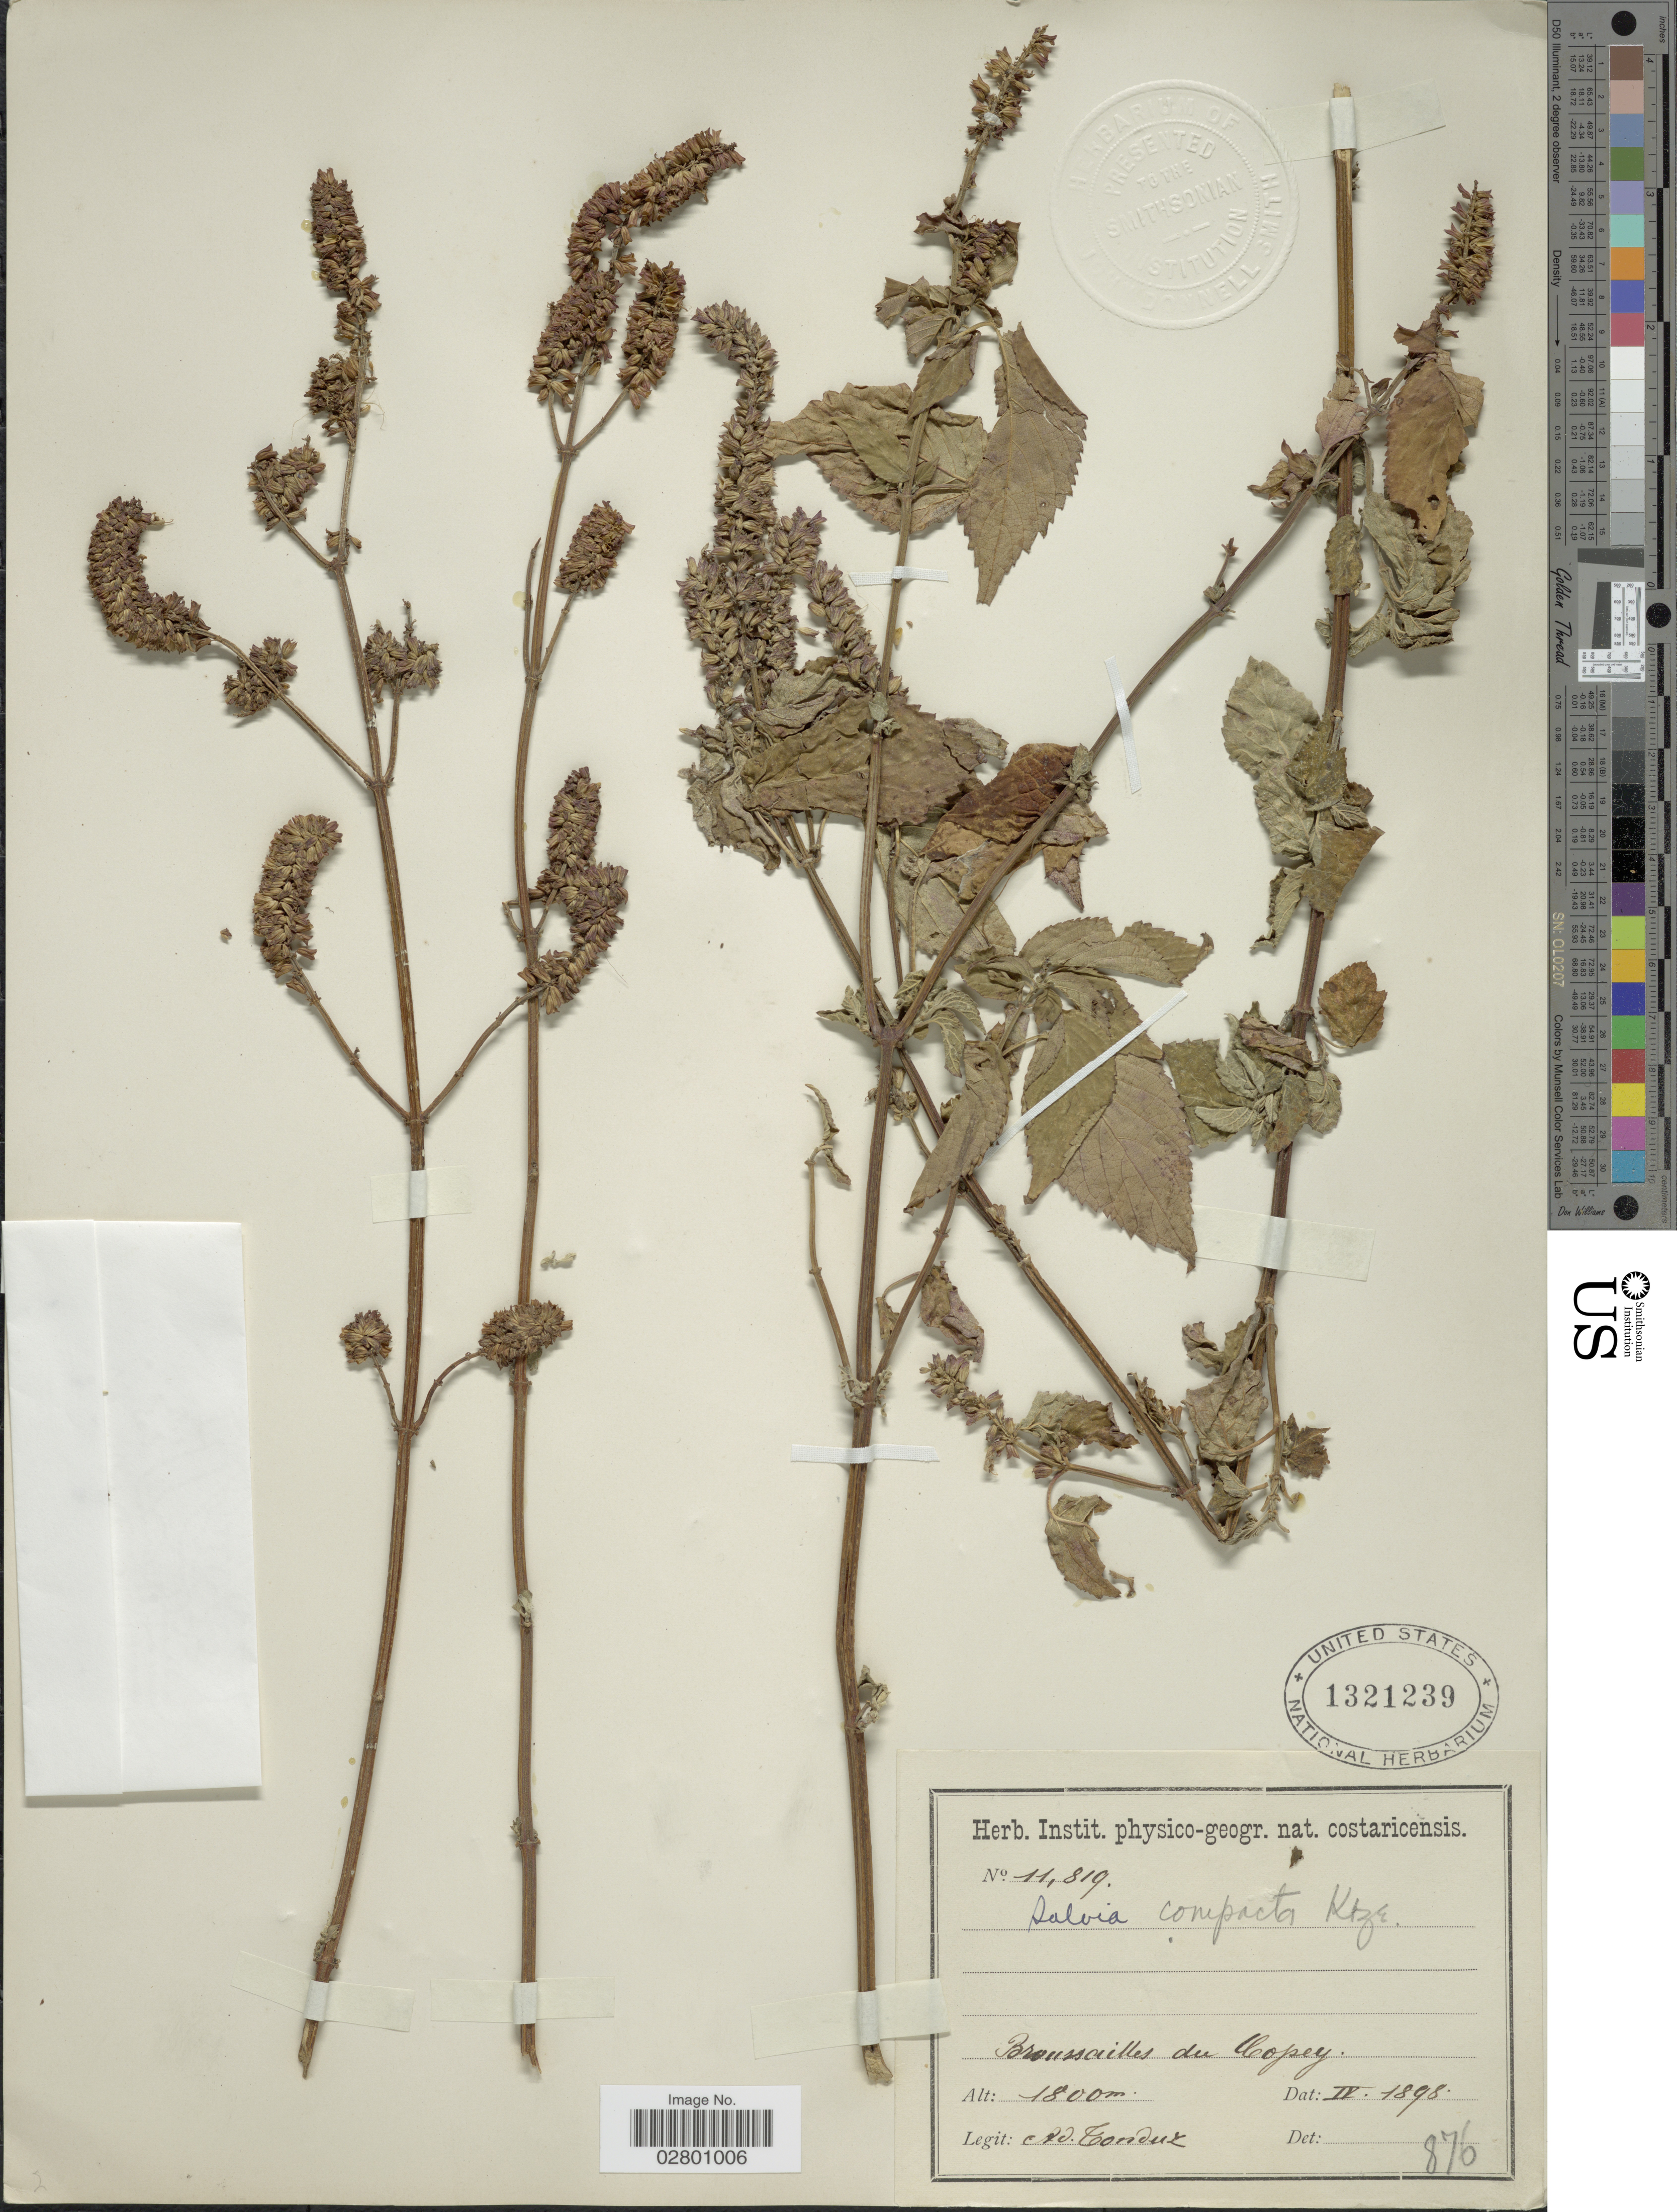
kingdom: Plantae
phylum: Tracheophyta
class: Magnoliopsida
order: Lamiales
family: Lamiaceae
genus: Salvia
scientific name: Salvia compacta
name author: Kuntze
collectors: A. Tonduz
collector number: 11819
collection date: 1898-04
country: Costa Rica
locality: Brousailles de Copey.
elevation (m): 1800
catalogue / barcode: US 1321239